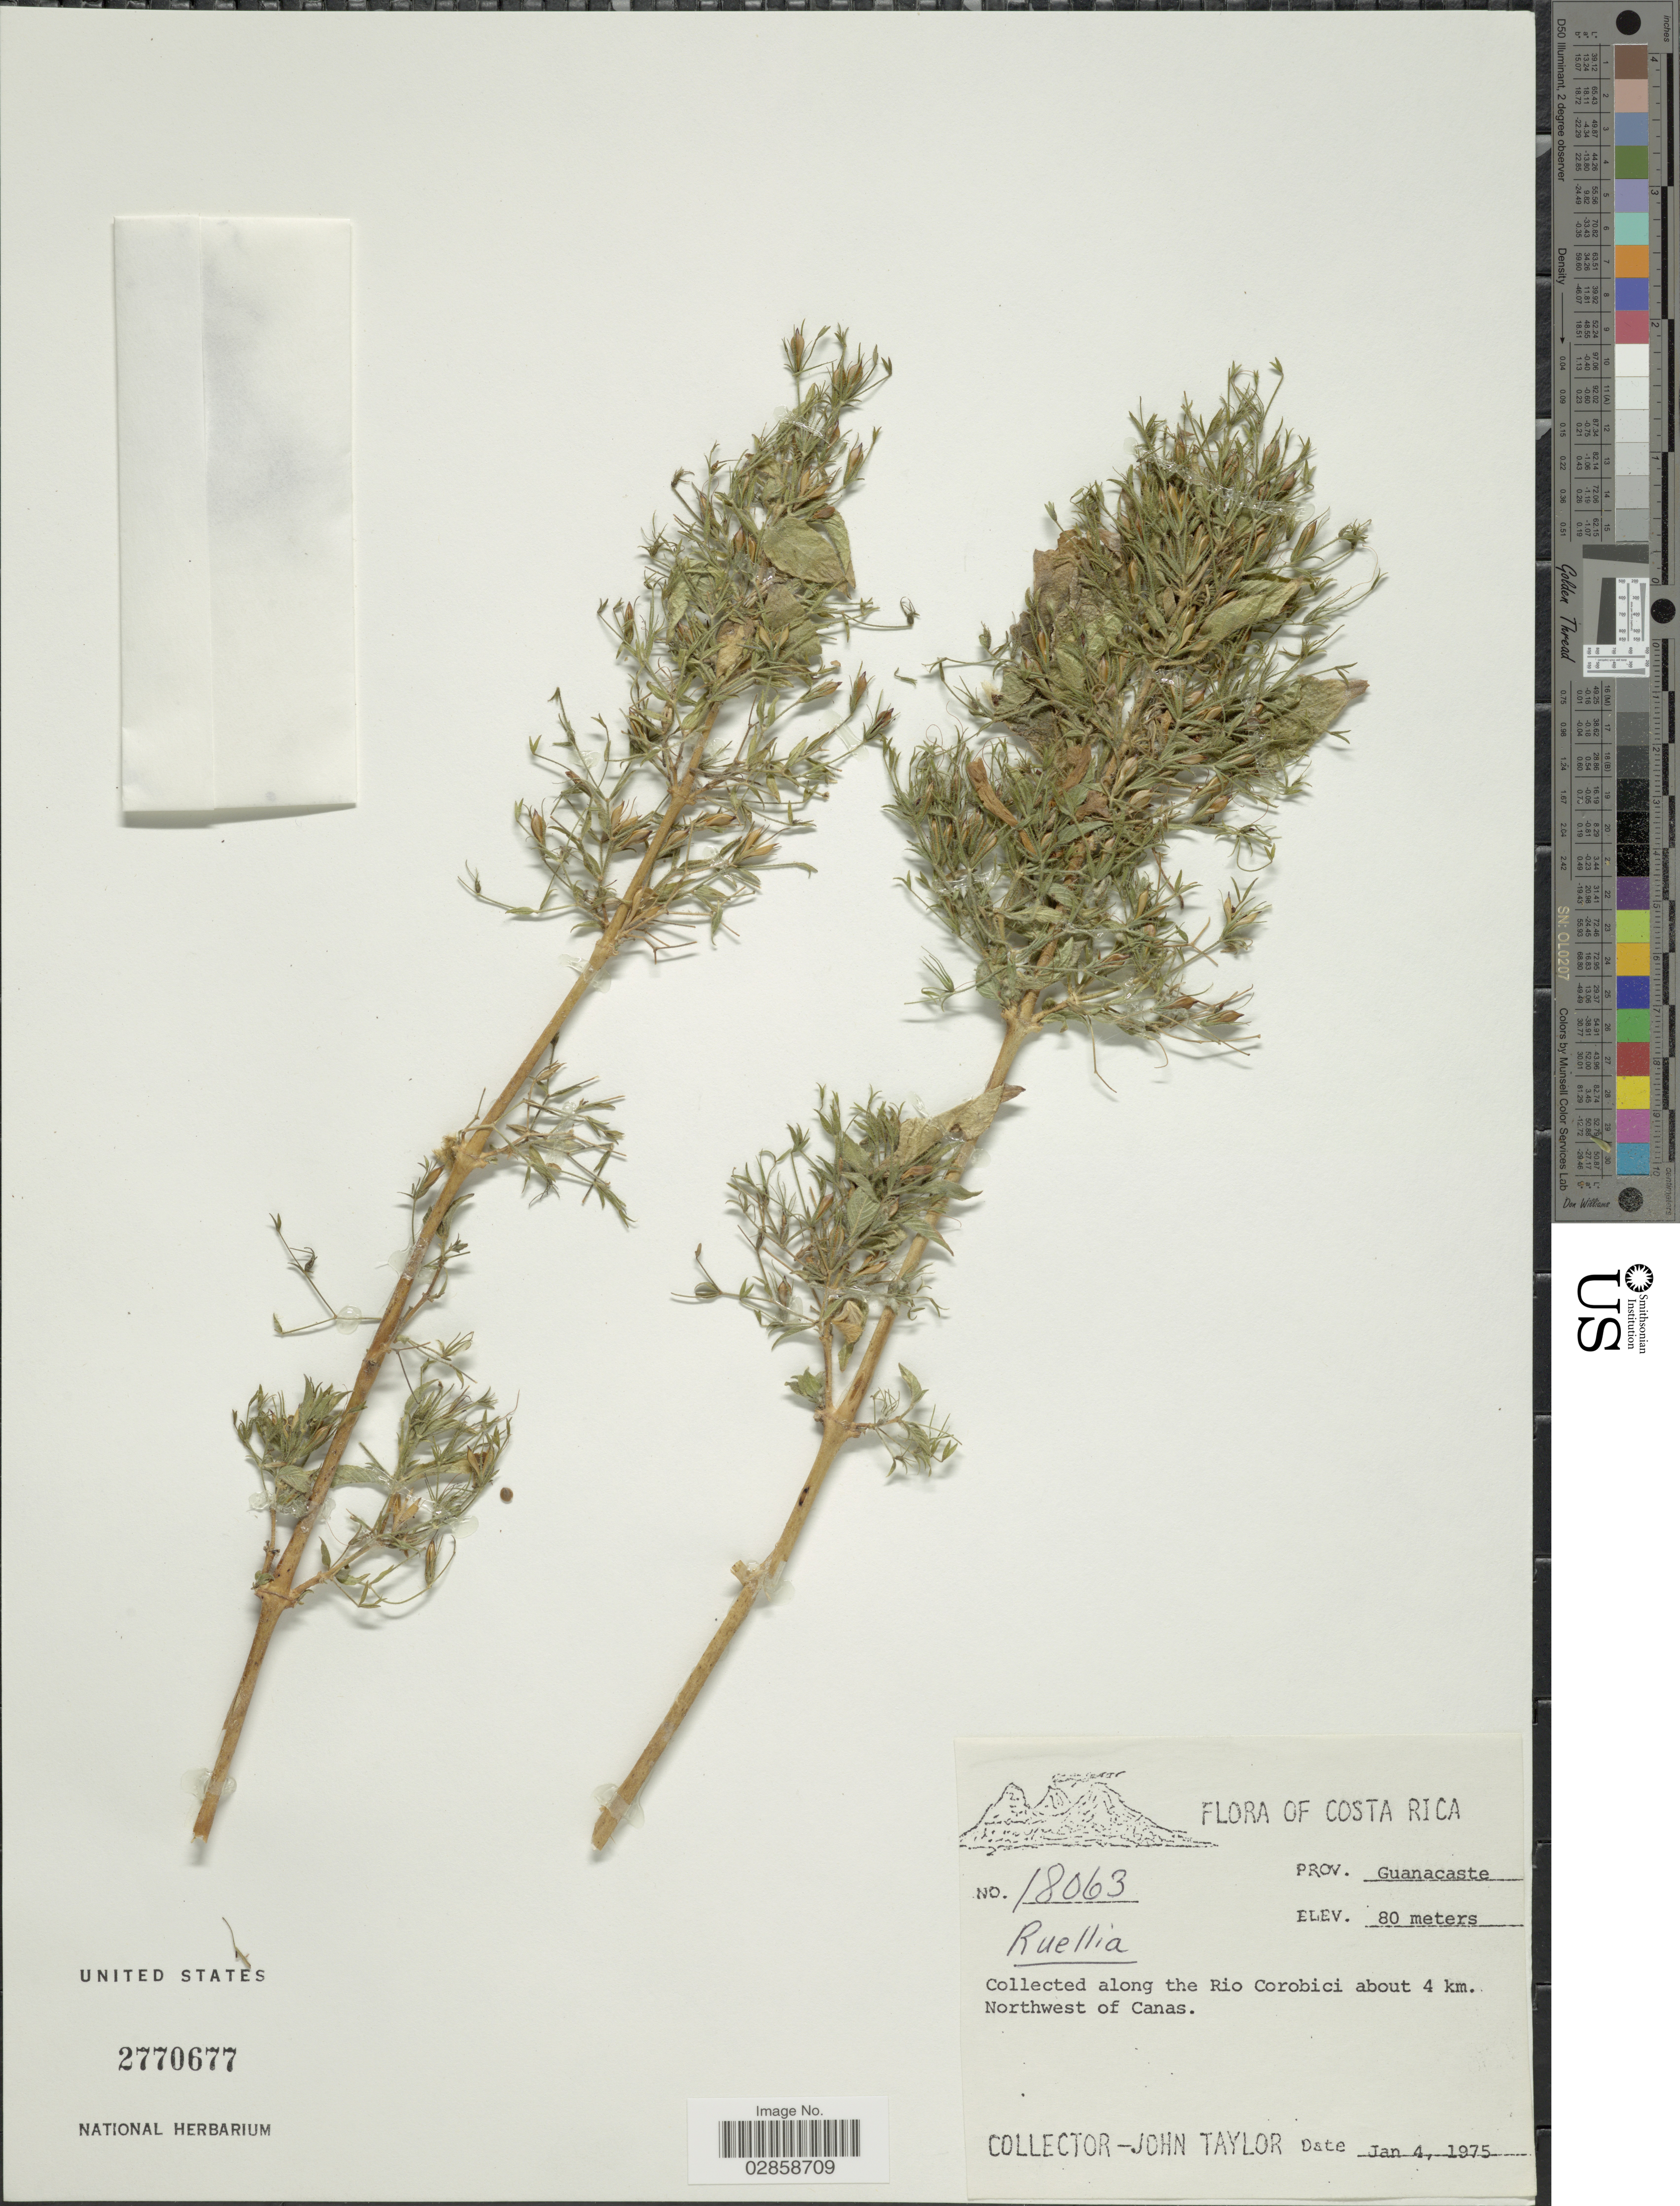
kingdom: Plantae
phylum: Tracheophyta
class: Magnoliopsida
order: Lamiales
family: Acanthaceae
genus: Ruellia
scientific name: Ruellia inundata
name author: Kunth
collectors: J. Taylor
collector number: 18063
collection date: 1975-01-04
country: Costa Rica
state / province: Guanacaste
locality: Along the Rio Corobici about 4 km. Northwest of Canas.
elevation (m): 80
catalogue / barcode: US 2770677